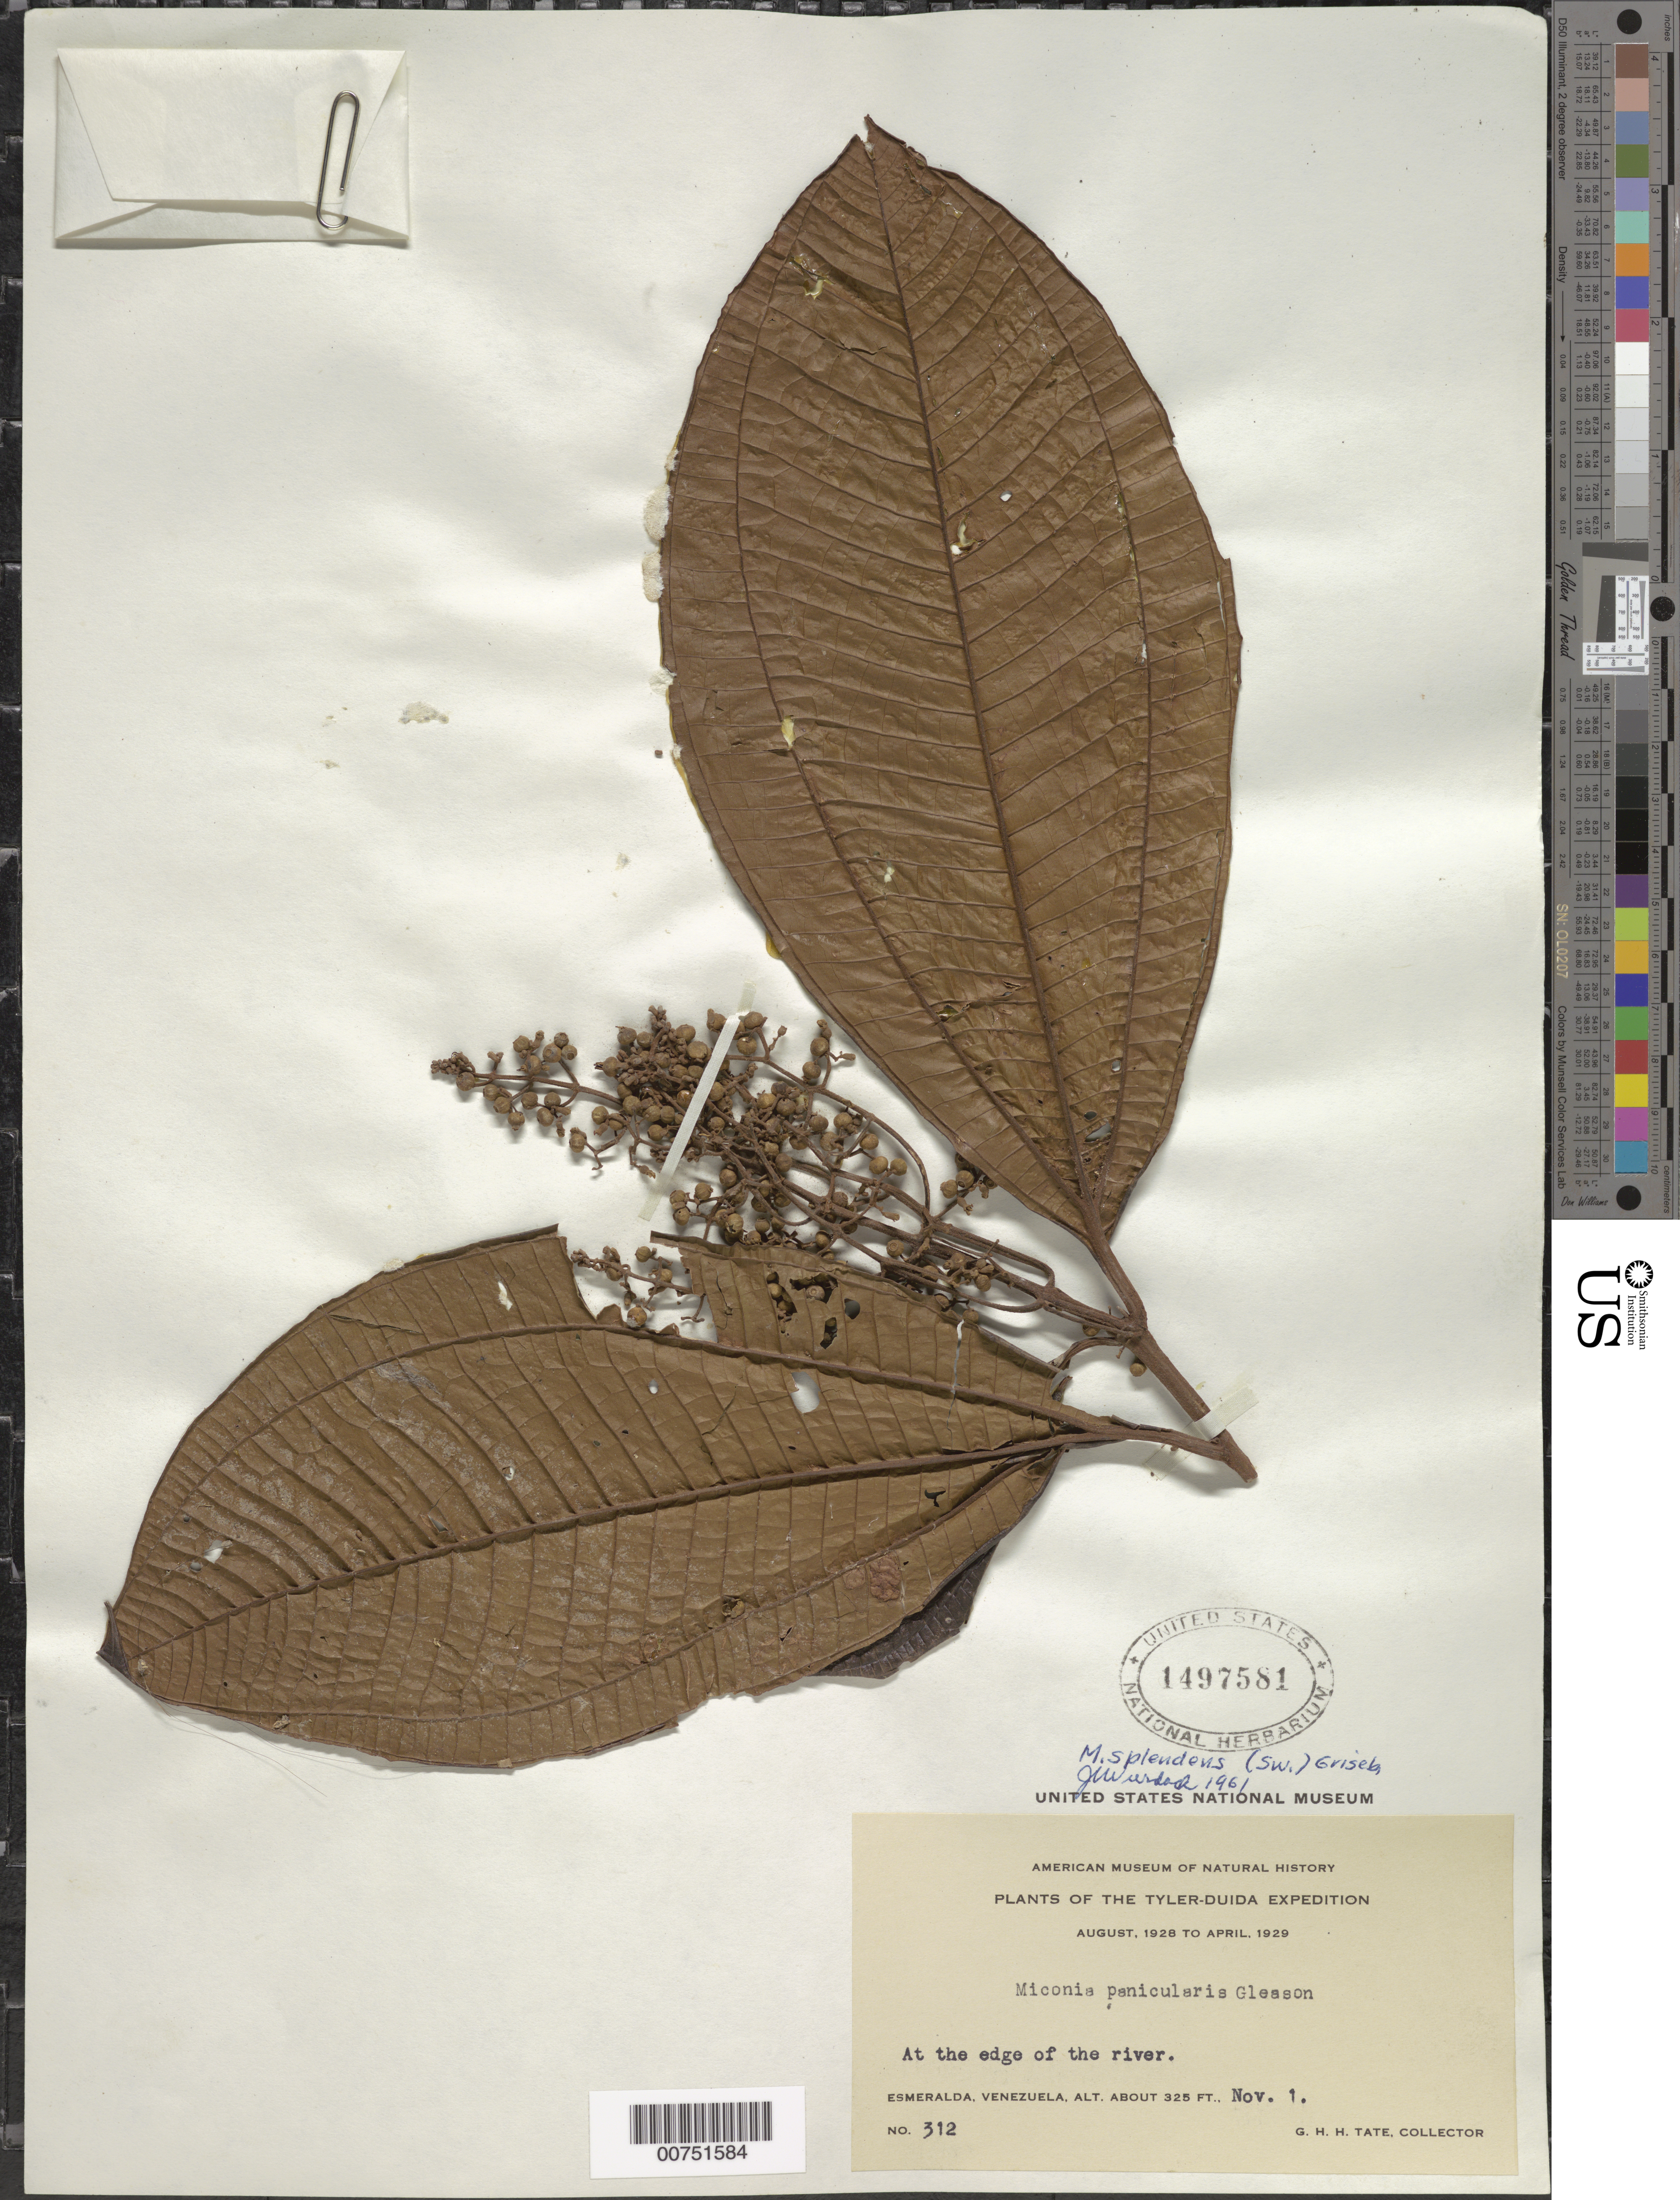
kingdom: Plantae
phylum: Tracheophyta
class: Magnoliopsida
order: Myrtales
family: Melastomataceae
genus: Miconia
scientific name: Miconia splendens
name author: (Sw.) Griseb.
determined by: Wurdack, John J., (US), US (UNITED STATES)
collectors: G. H. H.Tate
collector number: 312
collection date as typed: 1-Nov-29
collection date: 1929-11-01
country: Venezuela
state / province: Amazonas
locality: La Esmeralda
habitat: Edge of the river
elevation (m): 99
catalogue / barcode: US 1497581